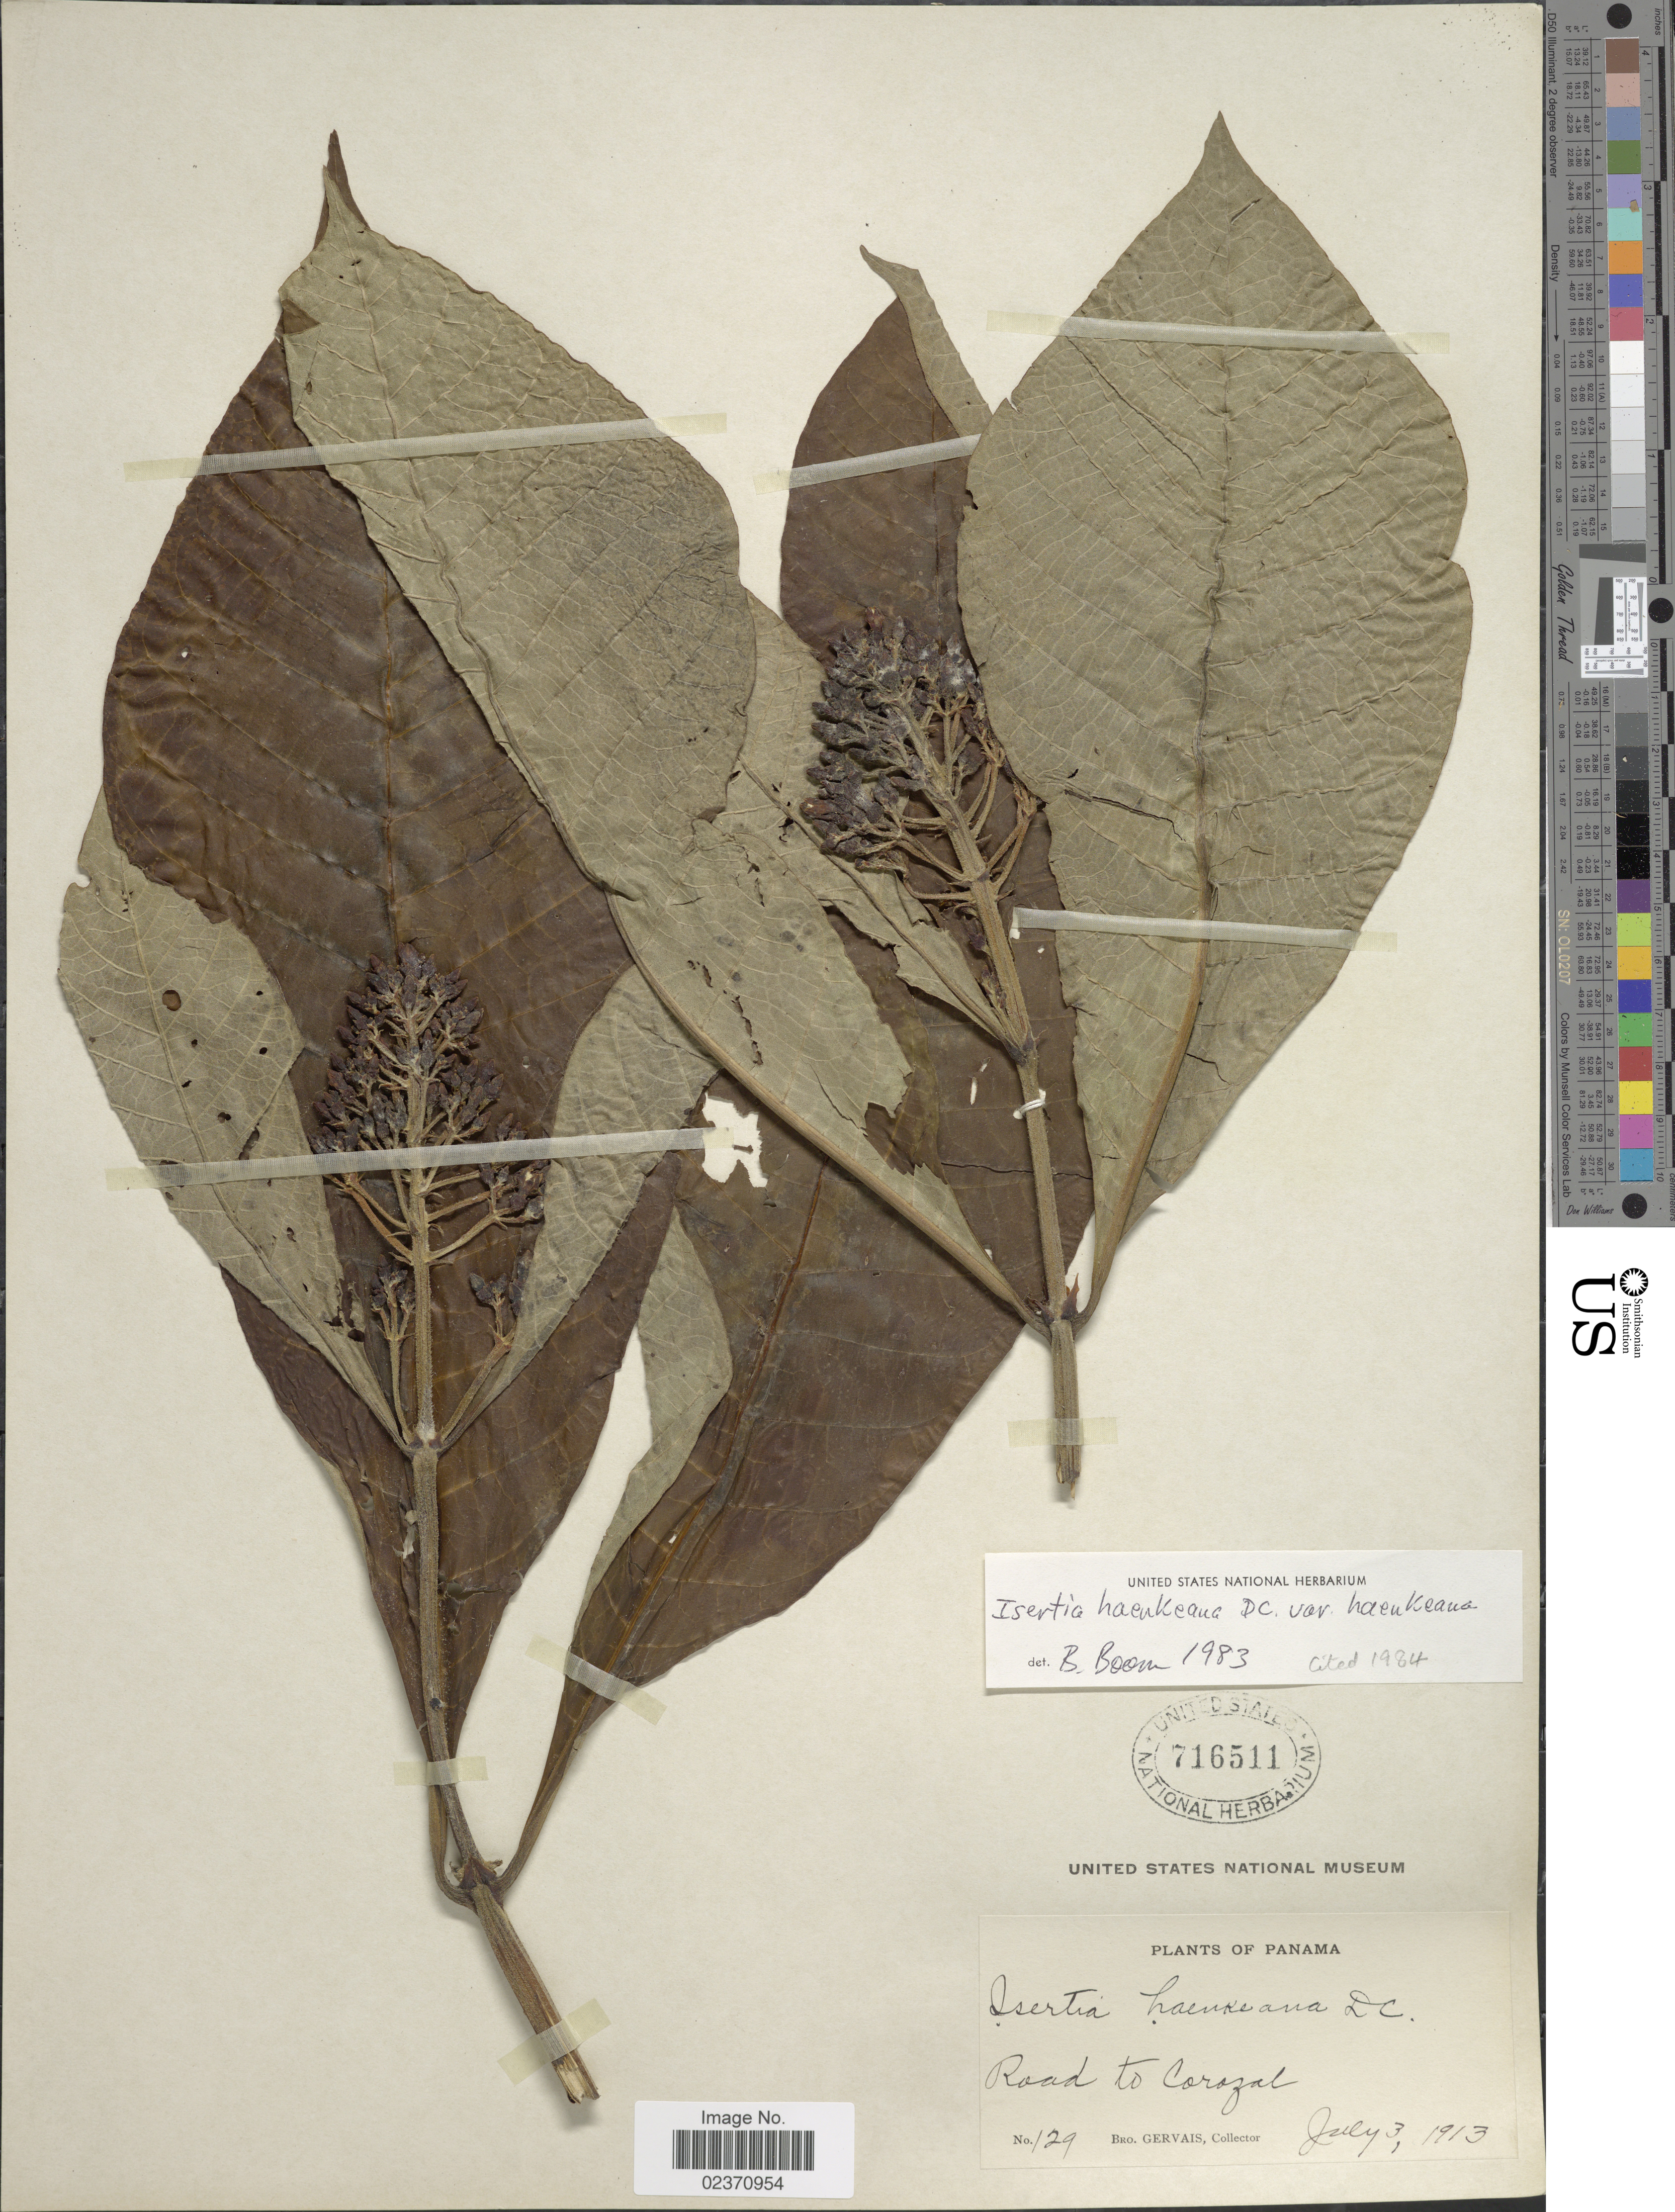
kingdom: Plantae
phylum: Tracheophyta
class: Magnoliopsida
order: Gentianales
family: Rubiaceae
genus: Isertia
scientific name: Isertia haenkeana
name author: DC.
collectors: B. Gervais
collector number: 129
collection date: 1913-07-03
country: Panama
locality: Road to Corozal.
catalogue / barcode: US 716511